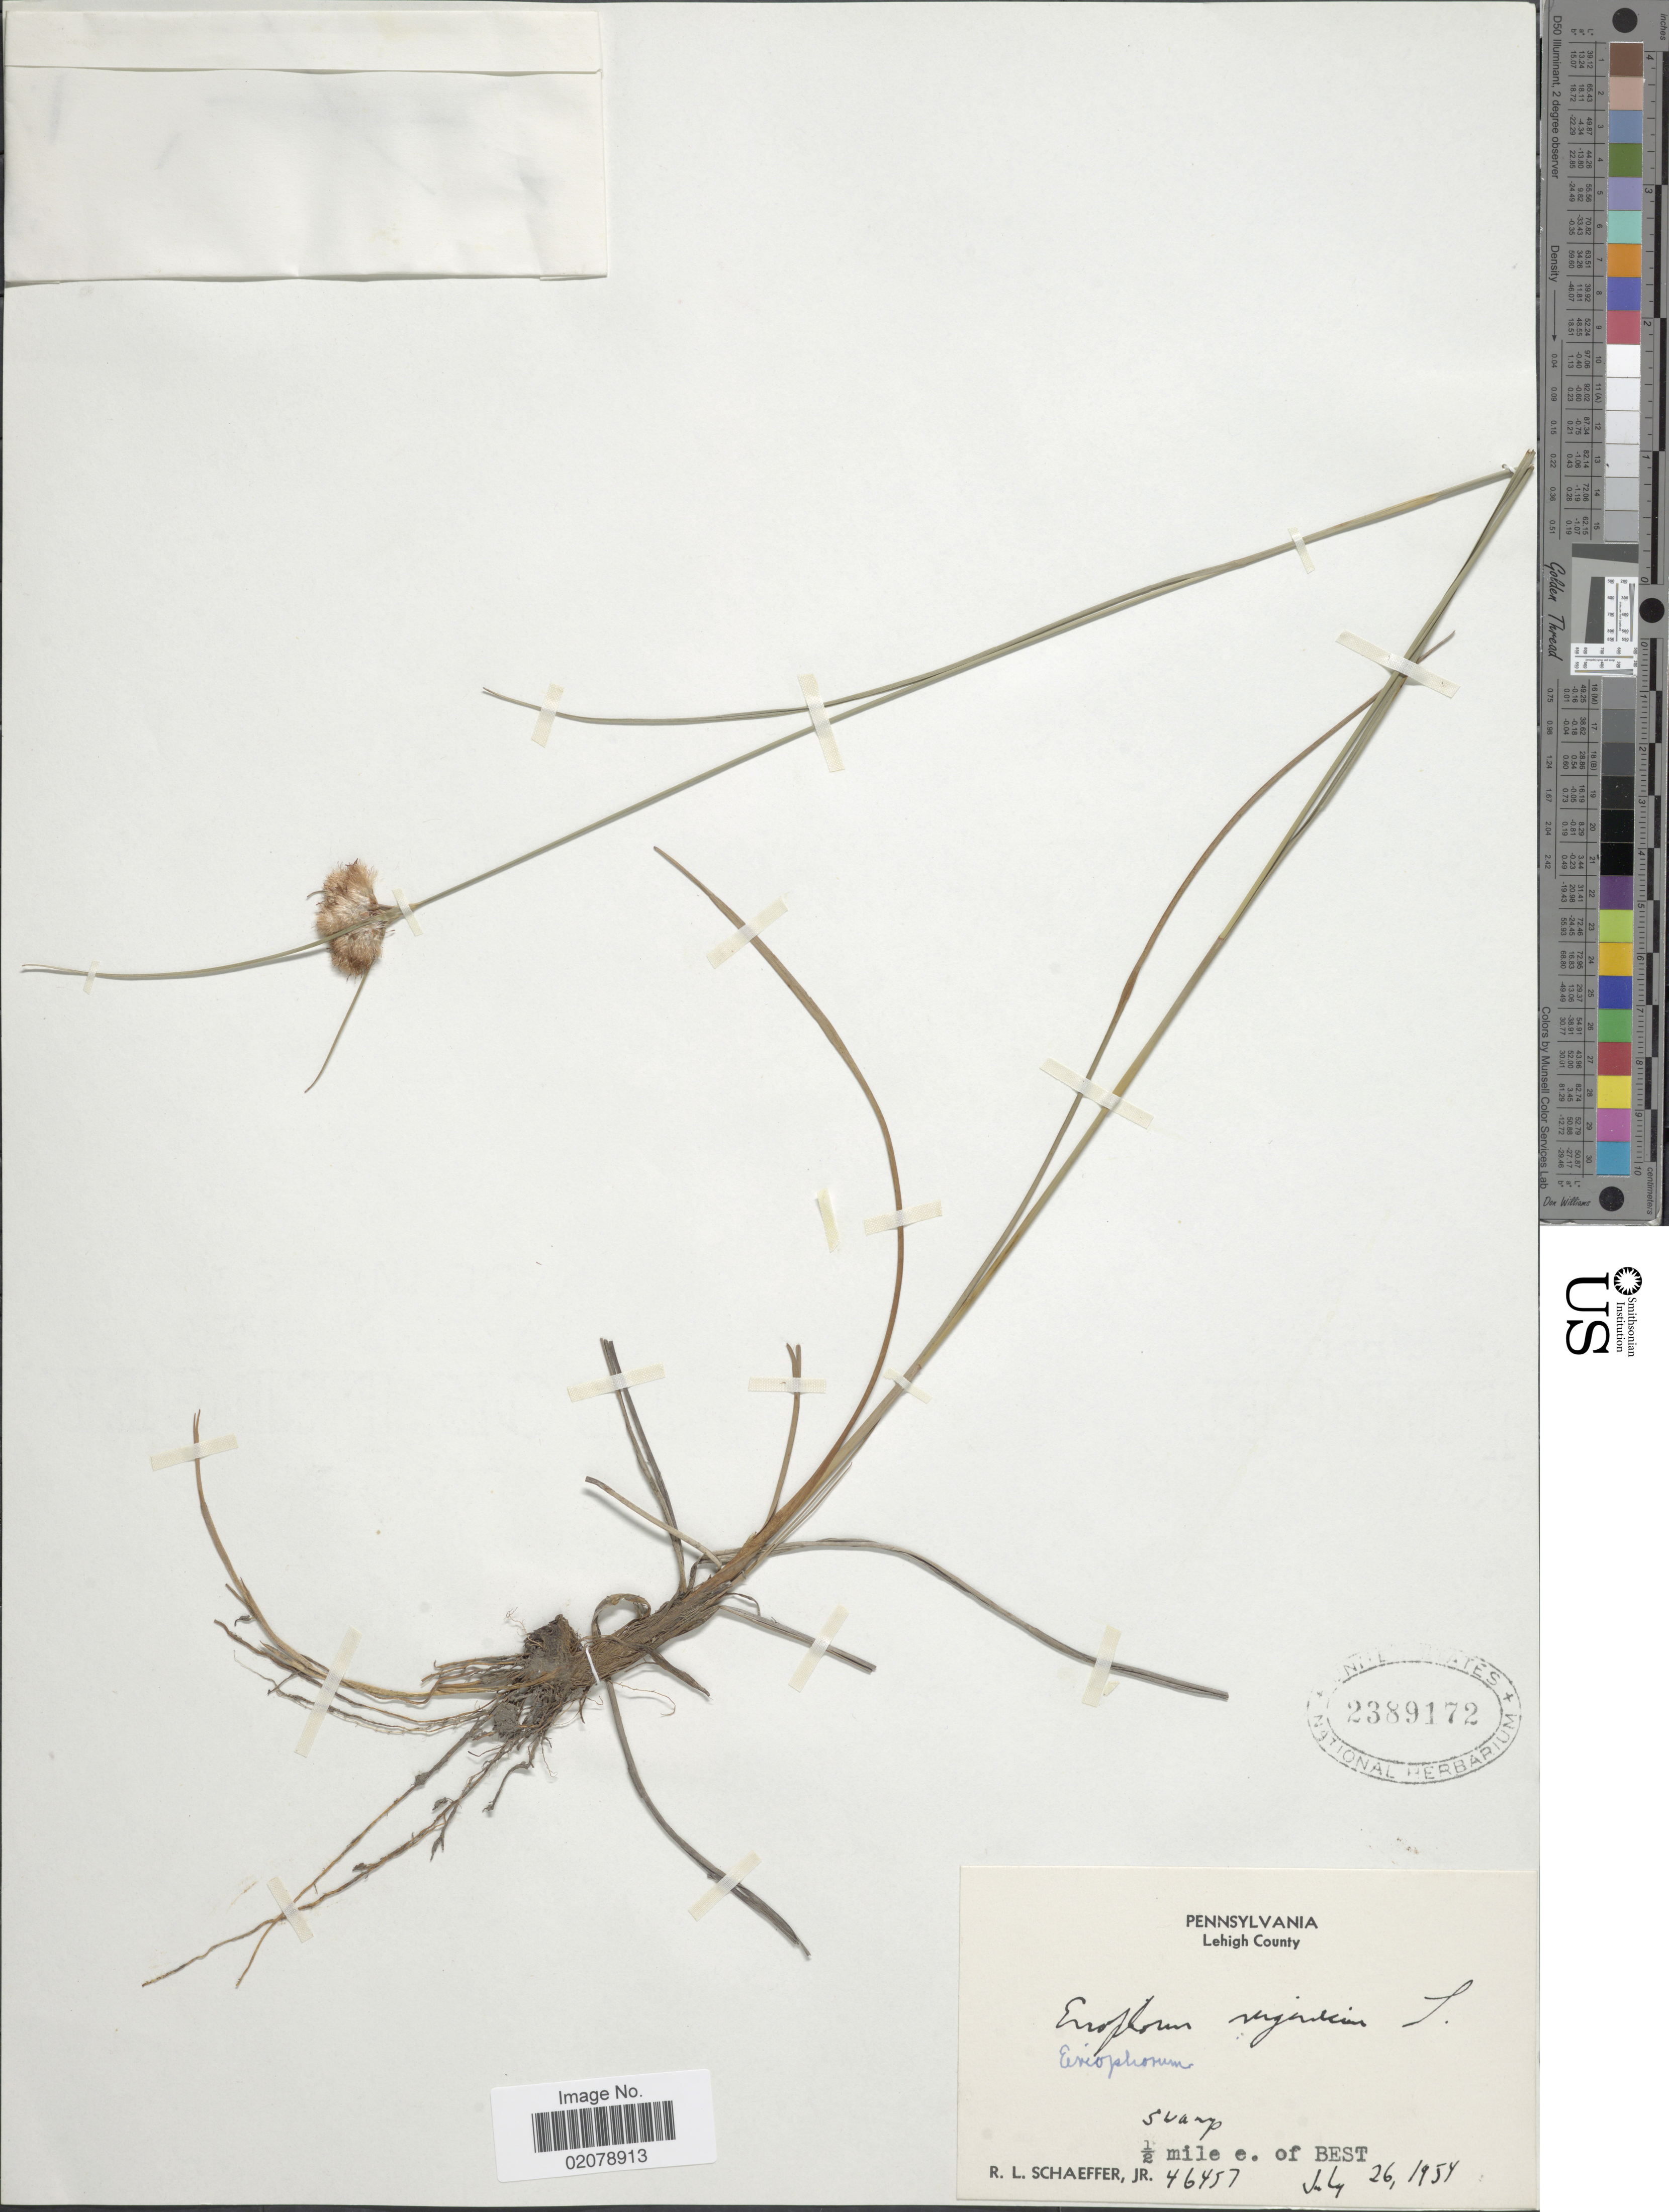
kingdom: Plantae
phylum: Tracheophyta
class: Liliopsida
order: Poales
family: Cyperaceae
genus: Eriophorum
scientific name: Eriophorum virginicum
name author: L.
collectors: R. L. Schaeffer Jr.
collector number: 46457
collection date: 1954-07-26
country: United States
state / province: Pennsylvania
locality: Lehigh County. ½ mile e. of Best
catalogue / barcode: US 2389172